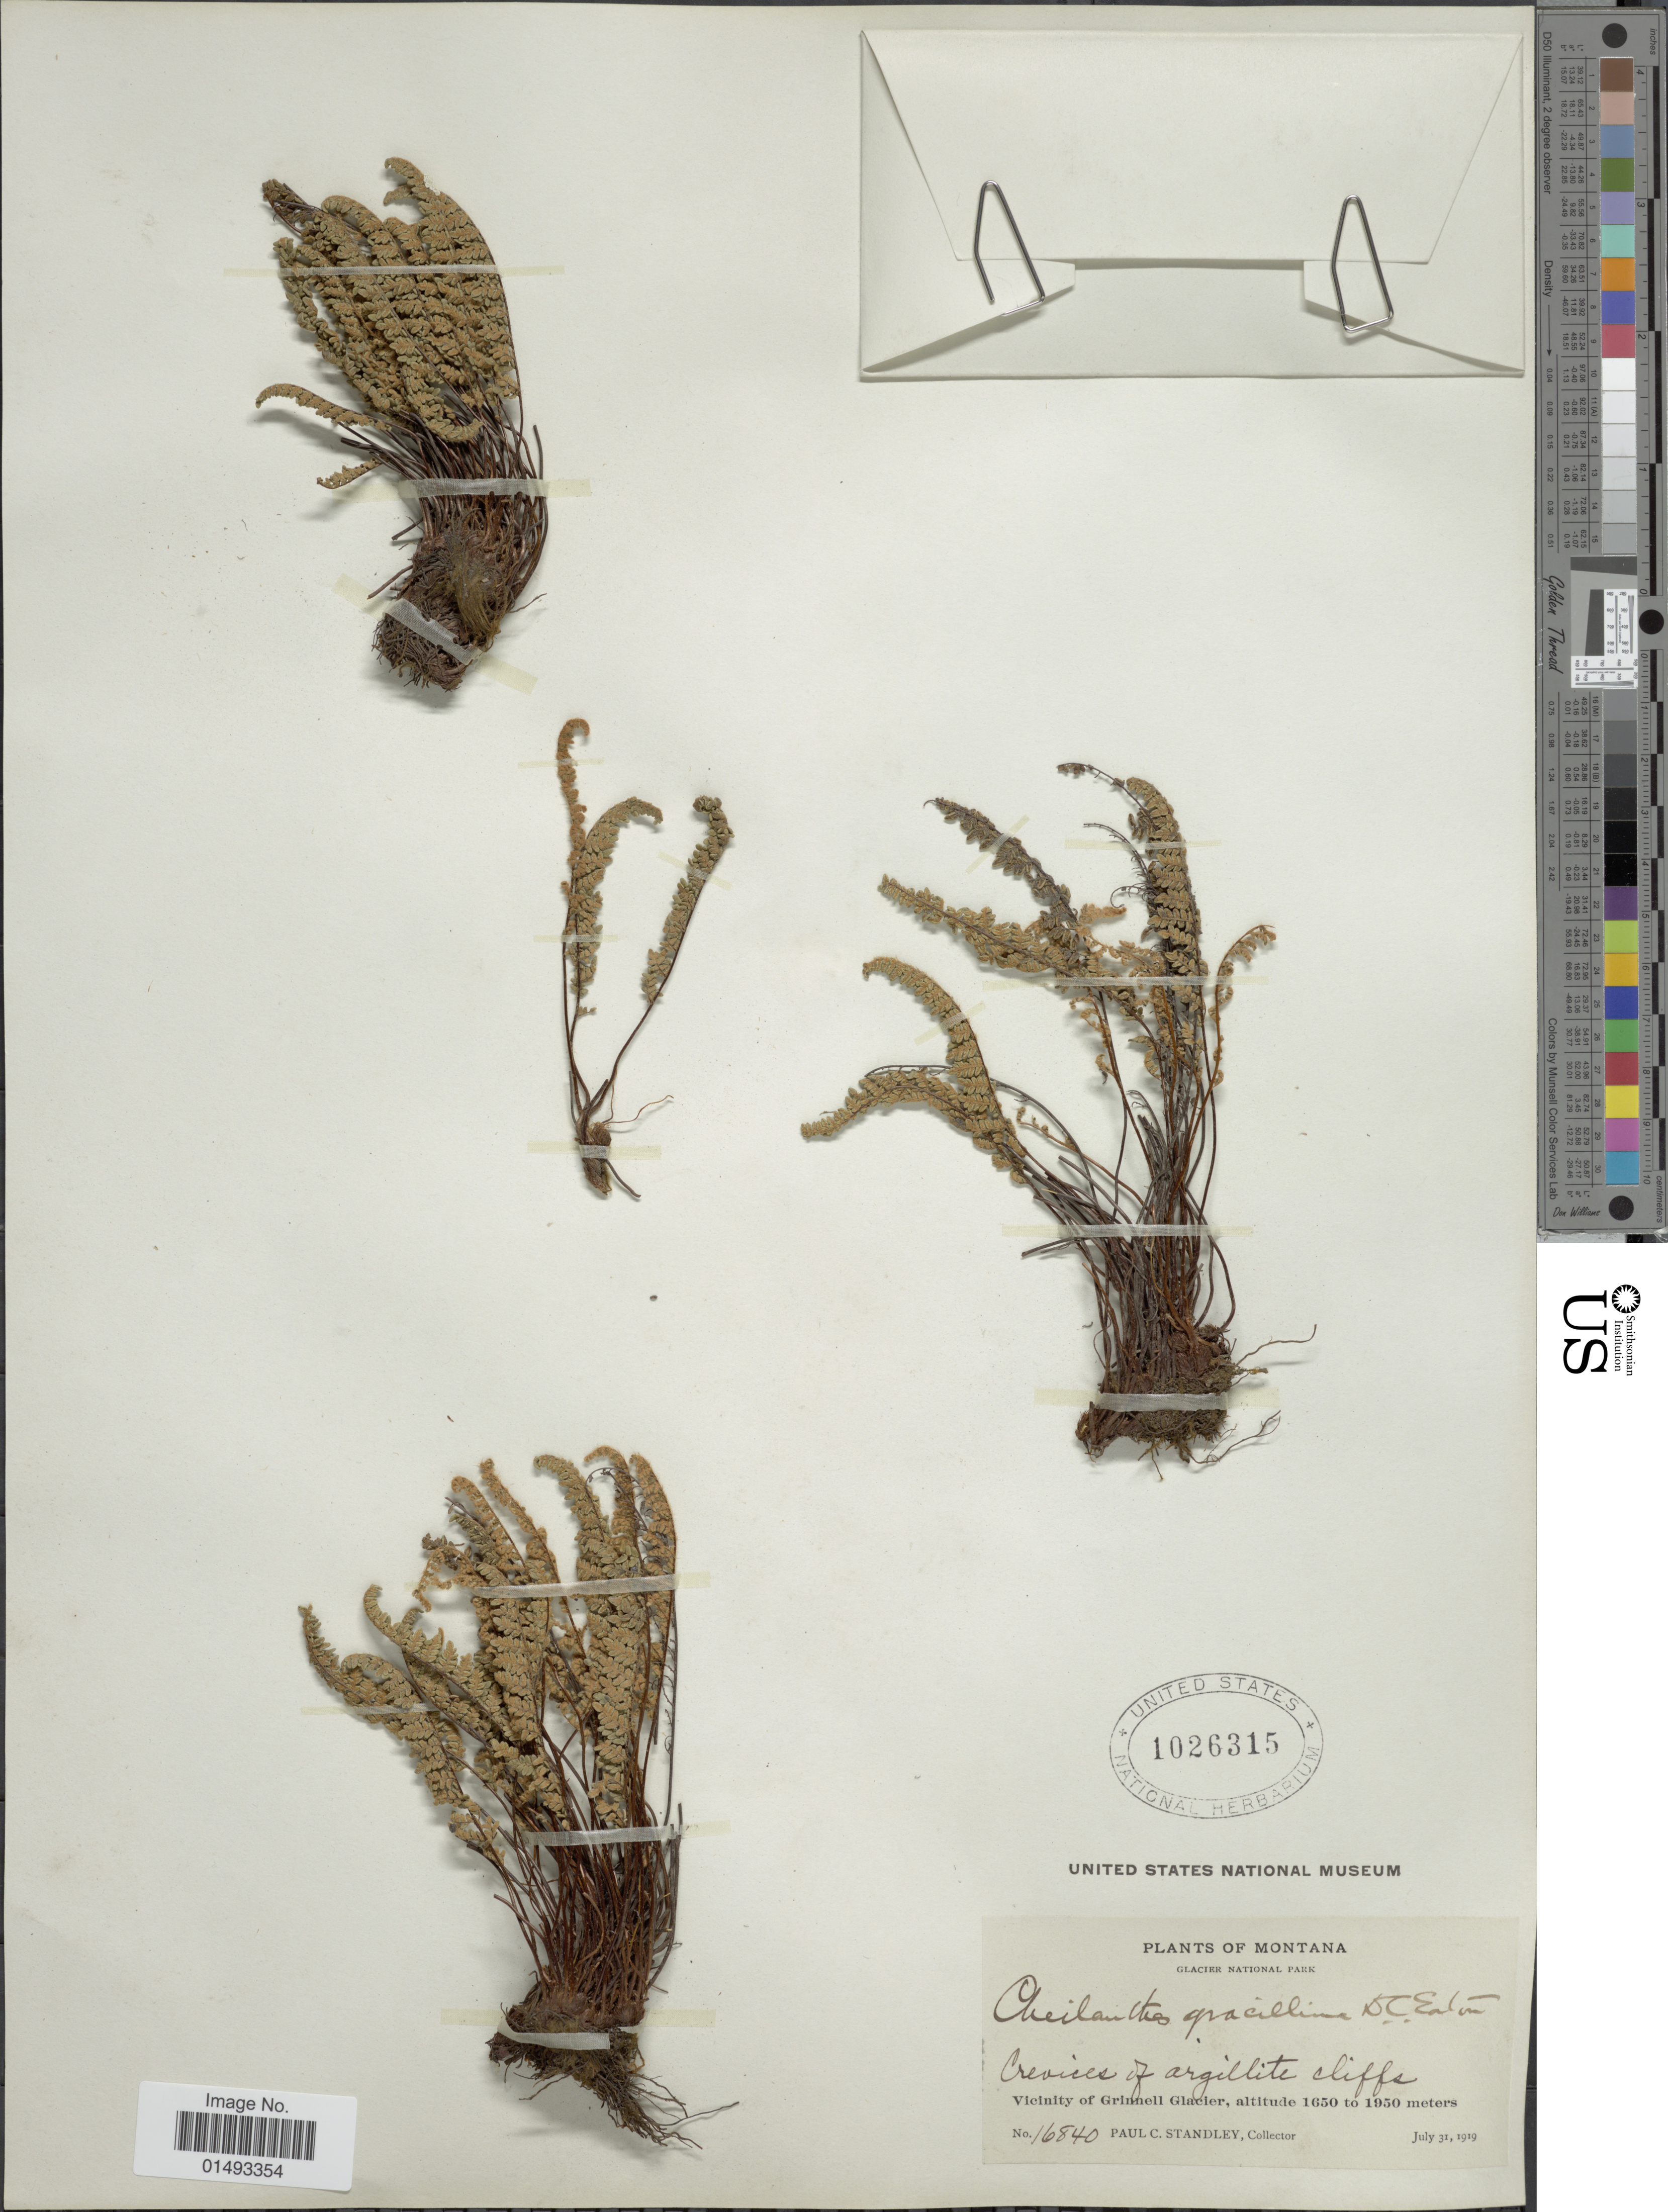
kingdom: Plantae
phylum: Tracheophyta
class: Polypodiopsida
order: Polypodiales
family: Pteridaceae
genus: Myriopteris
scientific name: Myriopteris gracillima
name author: (D.C. Eaton) J. Sm.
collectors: P. C. Standley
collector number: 16840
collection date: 1919-07-31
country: United States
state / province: Montana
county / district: Glacier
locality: Glacier National Park, Crevices of argillite cliffs, Vicinity of Grinnell Glacier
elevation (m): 1650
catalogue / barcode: US 1026315